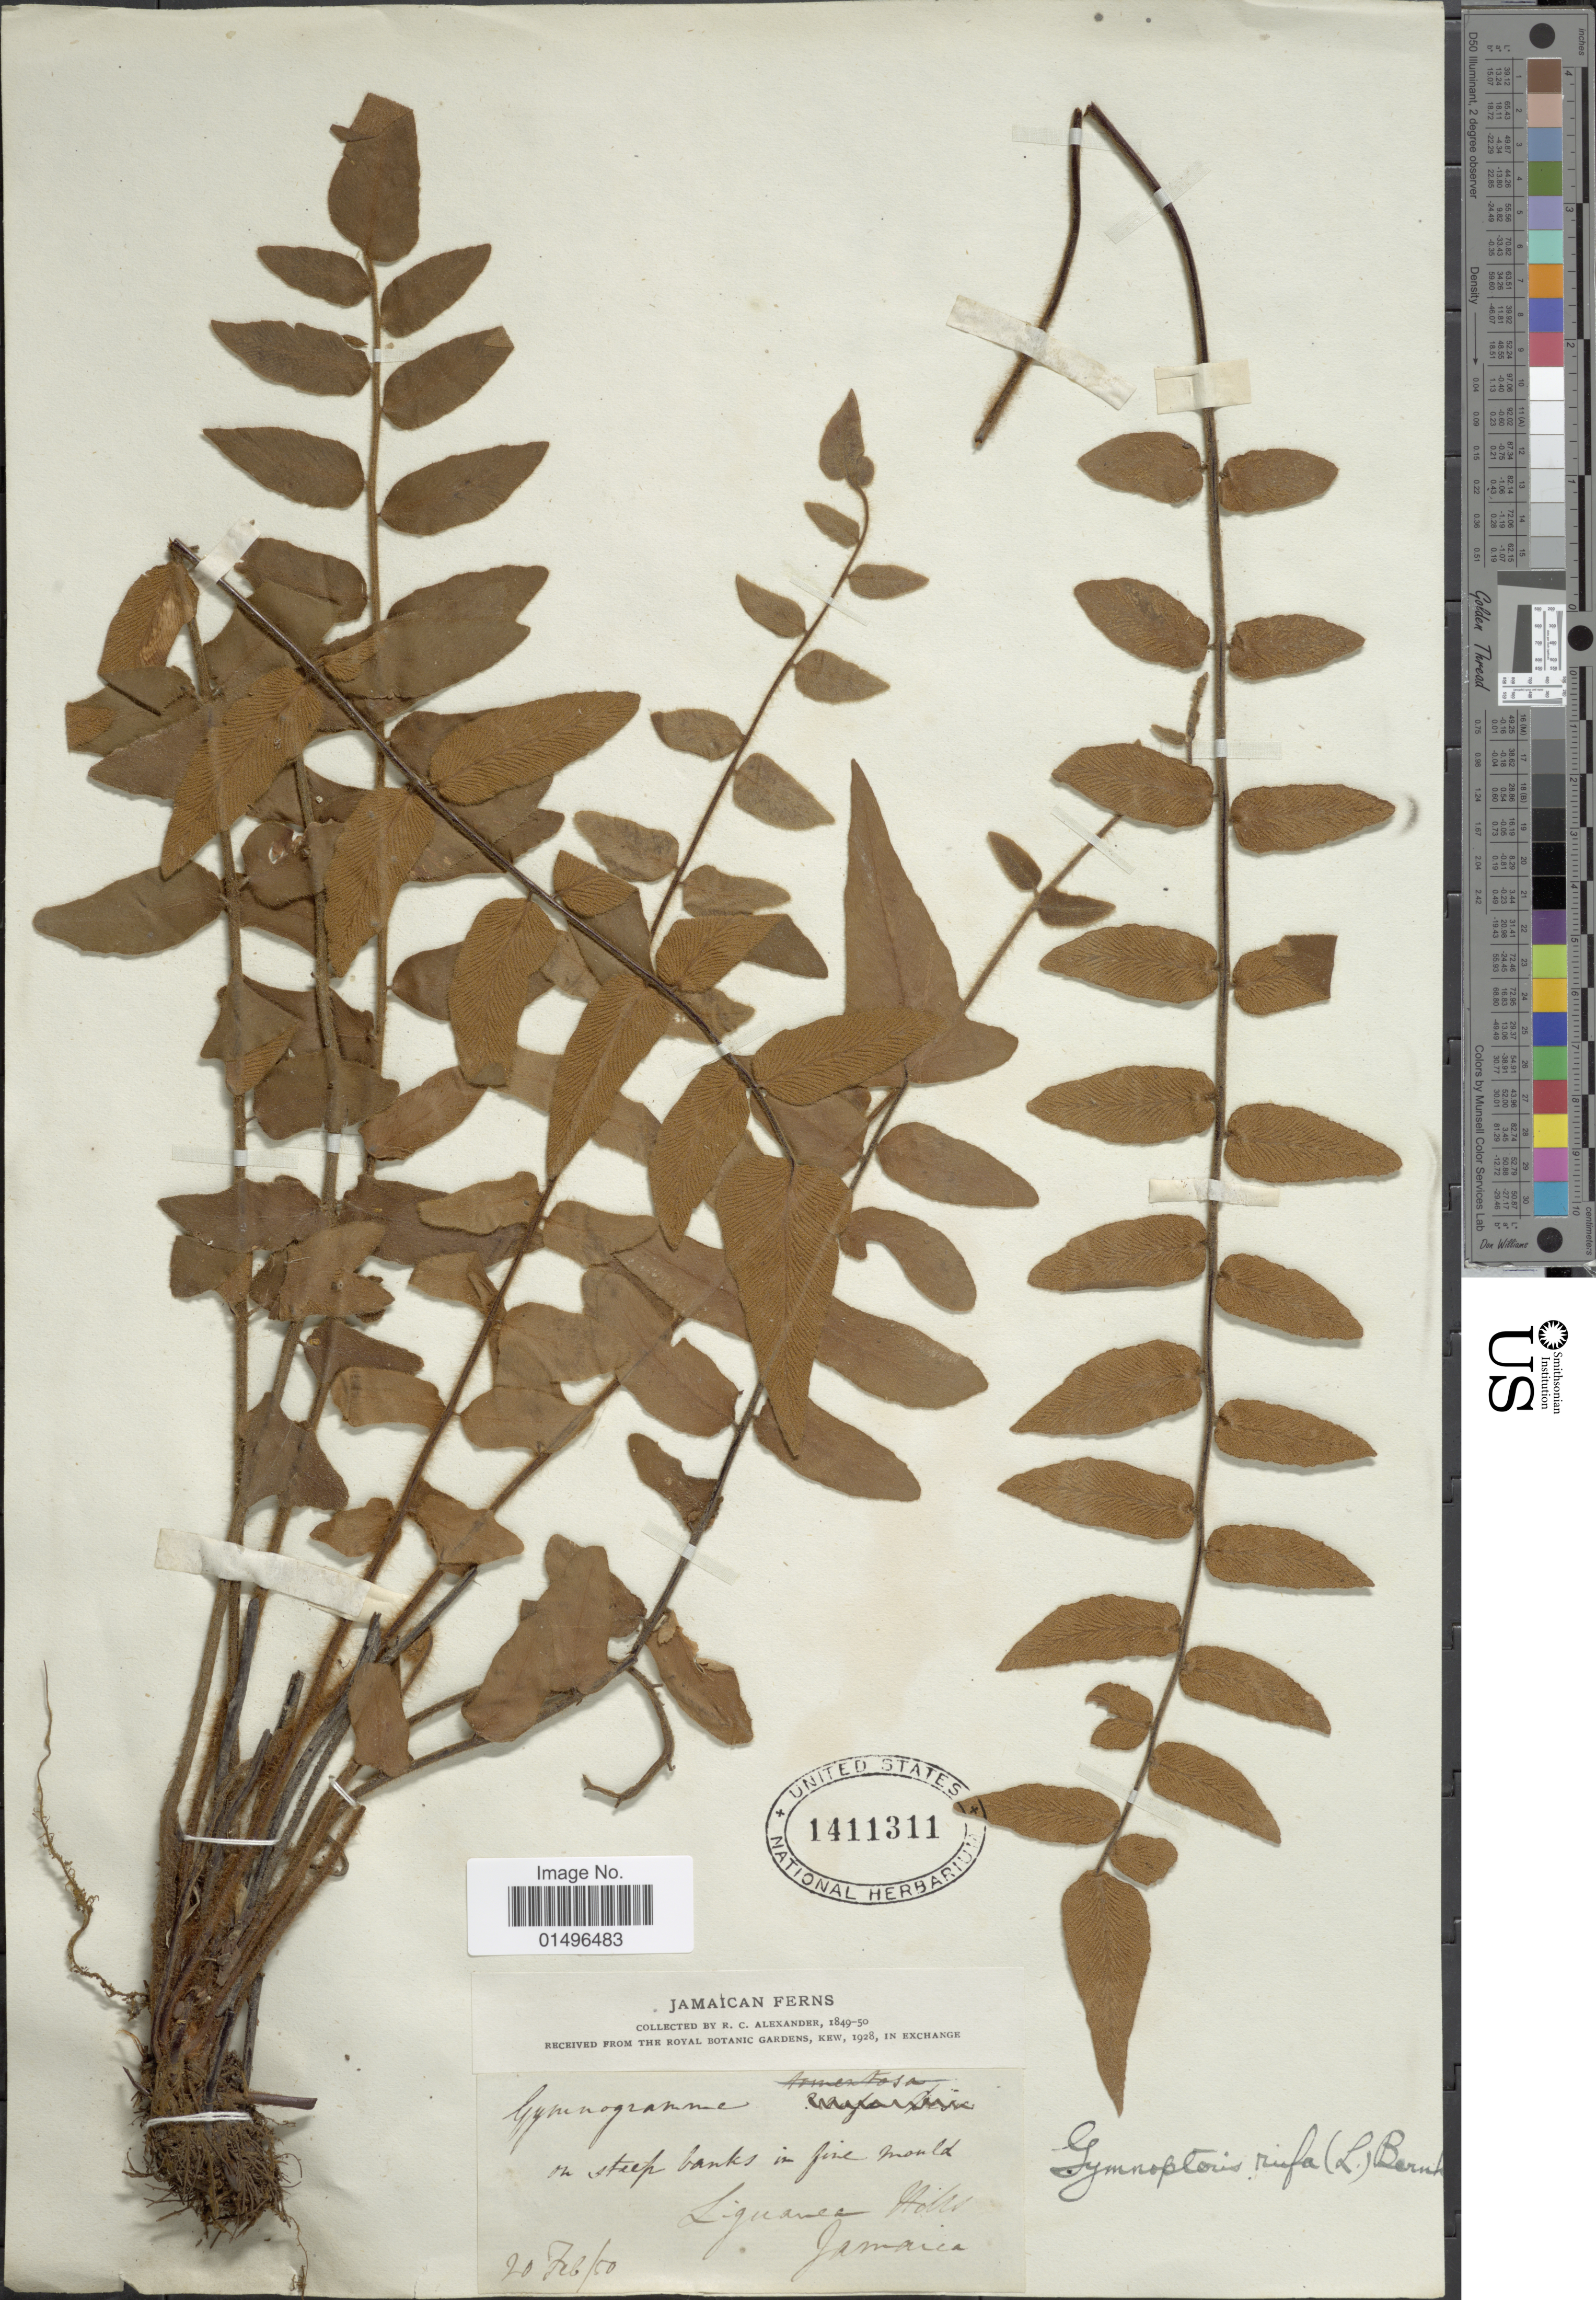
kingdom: Plantae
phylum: Tracheophyta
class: Polypodiopsida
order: Polypodiales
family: Pteridaceae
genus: Hemionitis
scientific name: Hemionitis rufa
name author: (L.) Sw.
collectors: R. C. Alexander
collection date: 1850-02-20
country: Jamaica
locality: Jamaica, Liguanea Hills.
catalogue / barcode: US 1411311